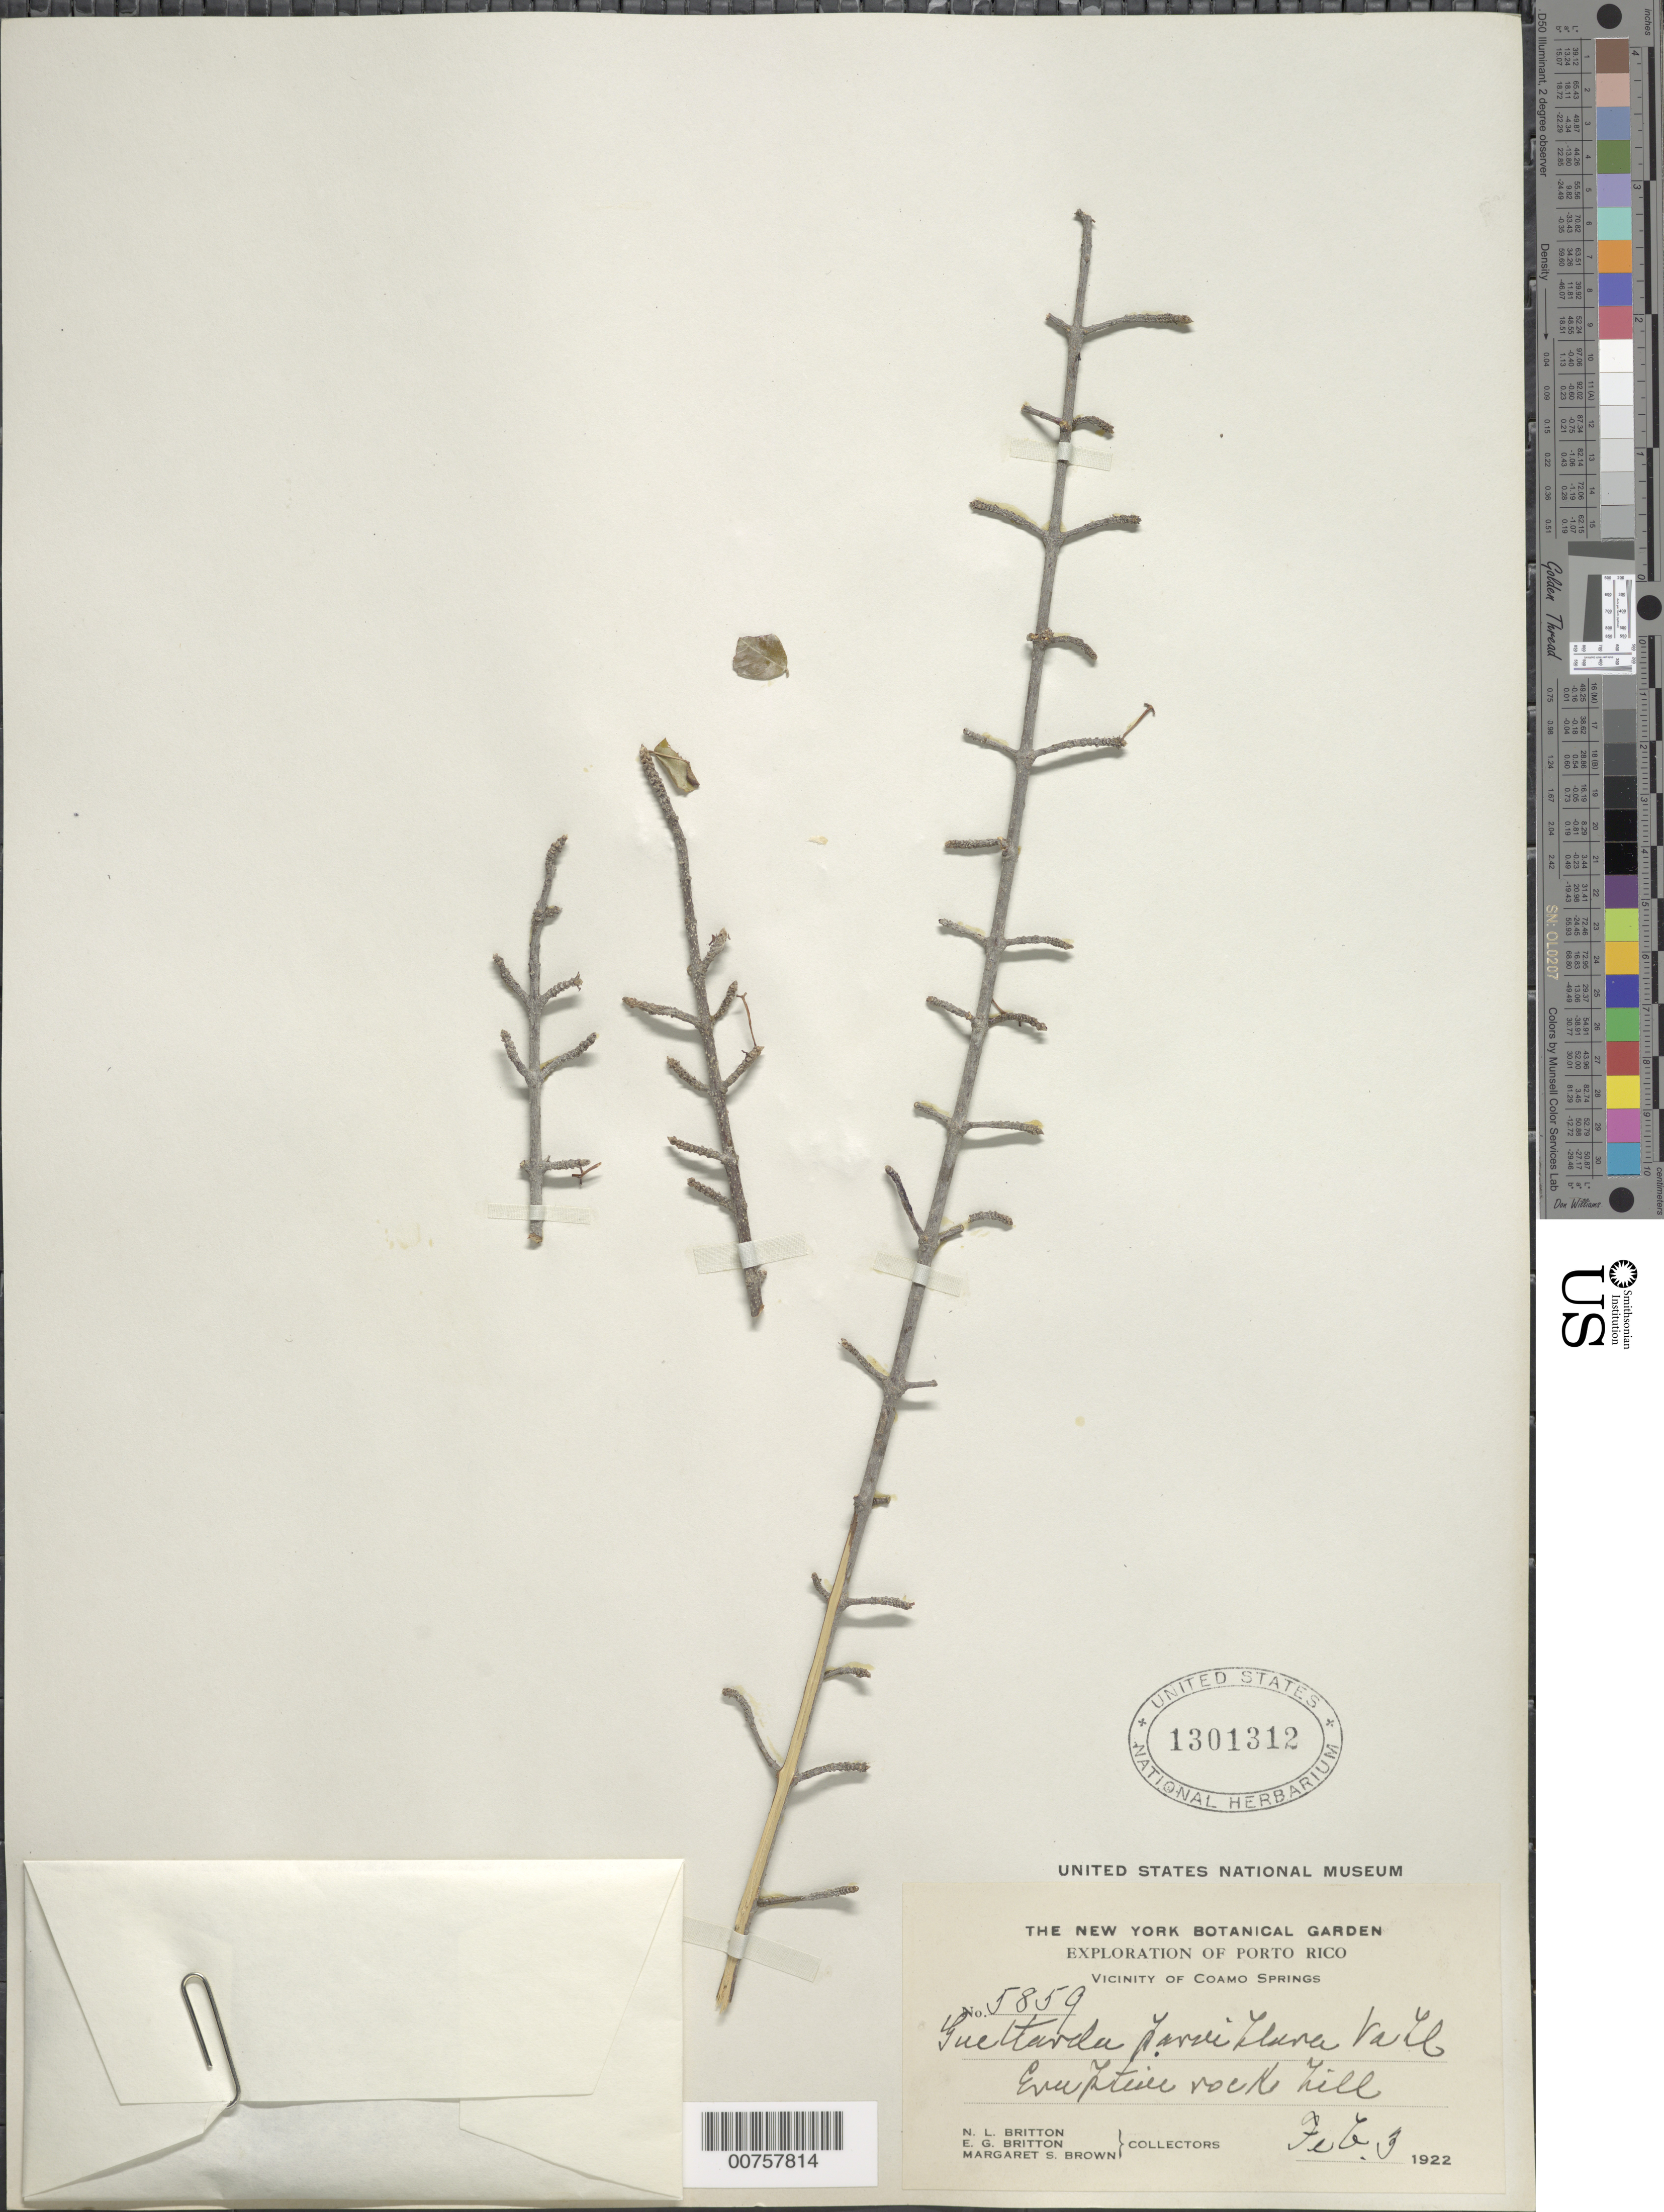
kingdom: Plantae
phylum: Tracheophyta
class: Magnoliopsida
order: Gentianales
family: Rubiaceae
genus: Guettarda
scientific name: Guettarda odorata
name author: (Jacq.) Lam.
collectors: N. Britton, E. G. Britton & M. E. Brown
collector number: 5859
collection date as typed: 03 Feb 1922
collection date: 1922-02-03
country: Puerto Rico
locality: Vicinity of Coamo Springs.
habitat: Eruptive rock hill.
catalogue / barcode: US 1301312